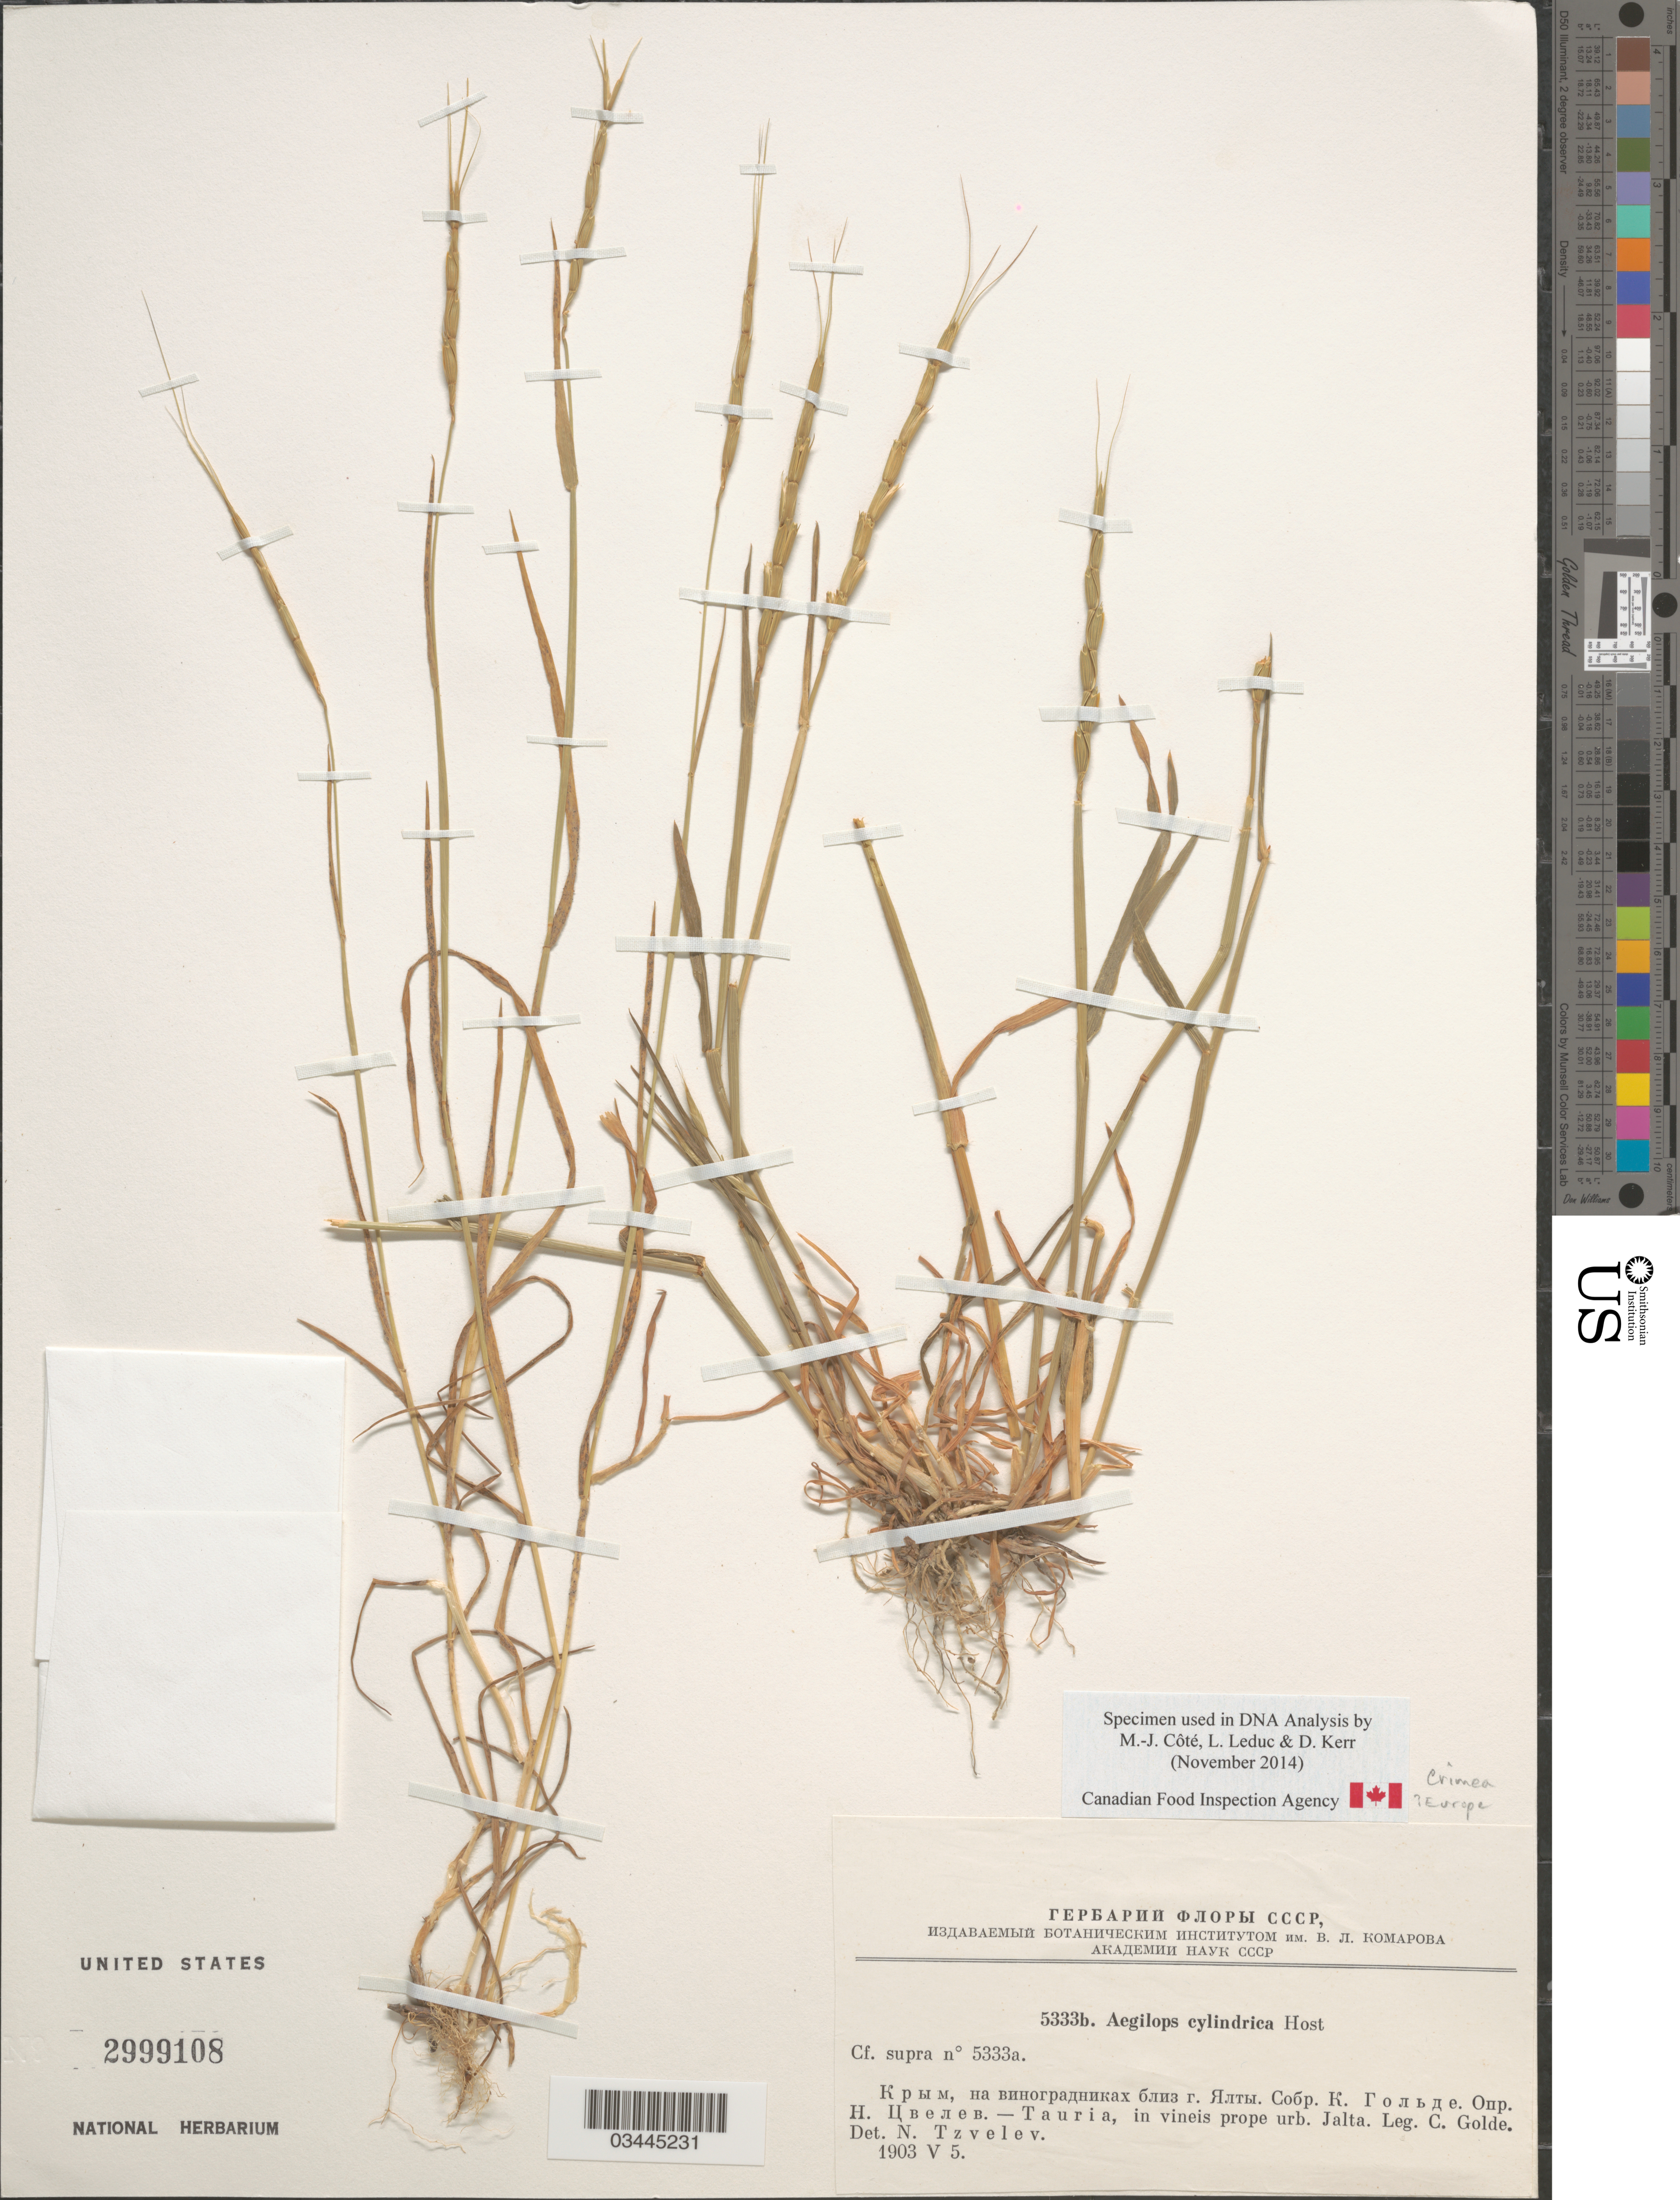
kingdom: Plantae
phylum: Tracheophyta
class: Liliopsida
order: Poales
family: Poaceae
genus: Aegilops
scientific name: Aegilops cylindrica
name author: Host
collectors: C. Golde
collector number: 5333b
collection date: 1903-05-05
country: Ukraine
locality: Tauria, in vineis prope urb. Jalta.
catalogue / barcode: US 2999108